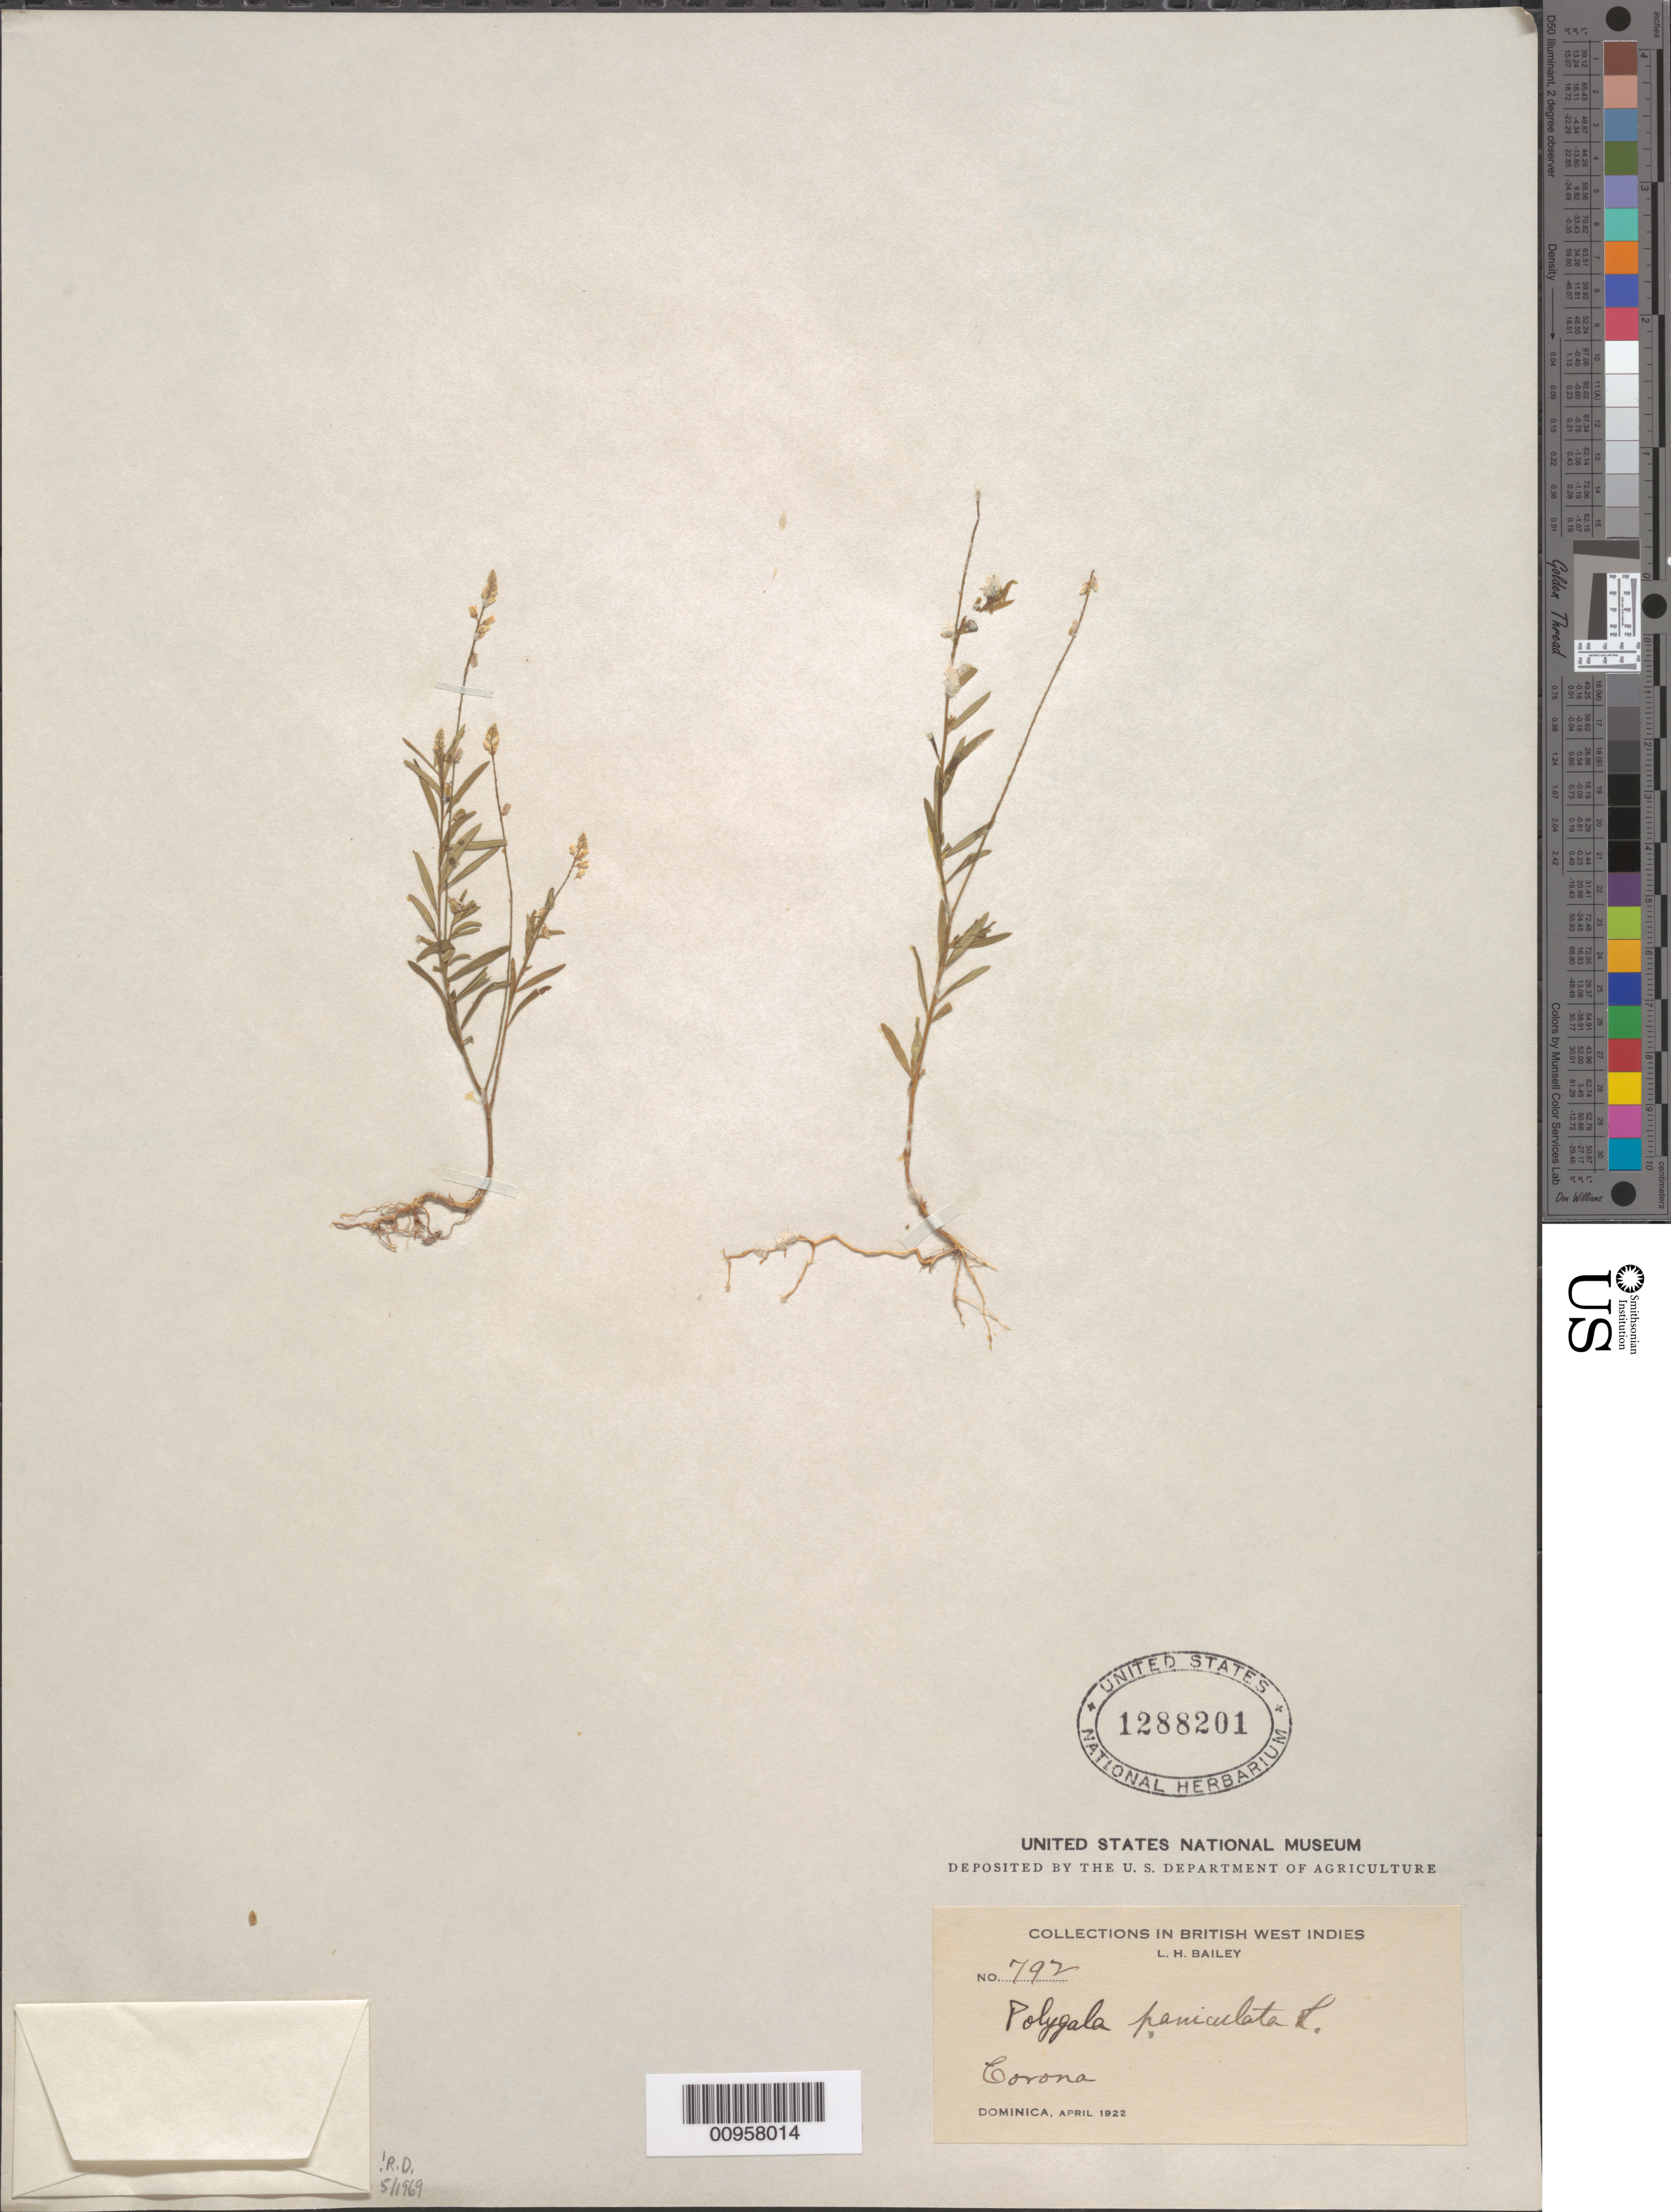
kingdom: Plantae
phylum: Tracheophyta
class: Magnoliopsida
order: Fabales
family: Polygalaceae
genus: Polygala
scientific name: Polygala paniculata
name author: L.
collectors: L. H. Bailey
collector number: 792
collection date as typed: Apr 1922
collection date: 1922-04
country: Dominica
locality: Corona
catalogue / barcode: US 1288201